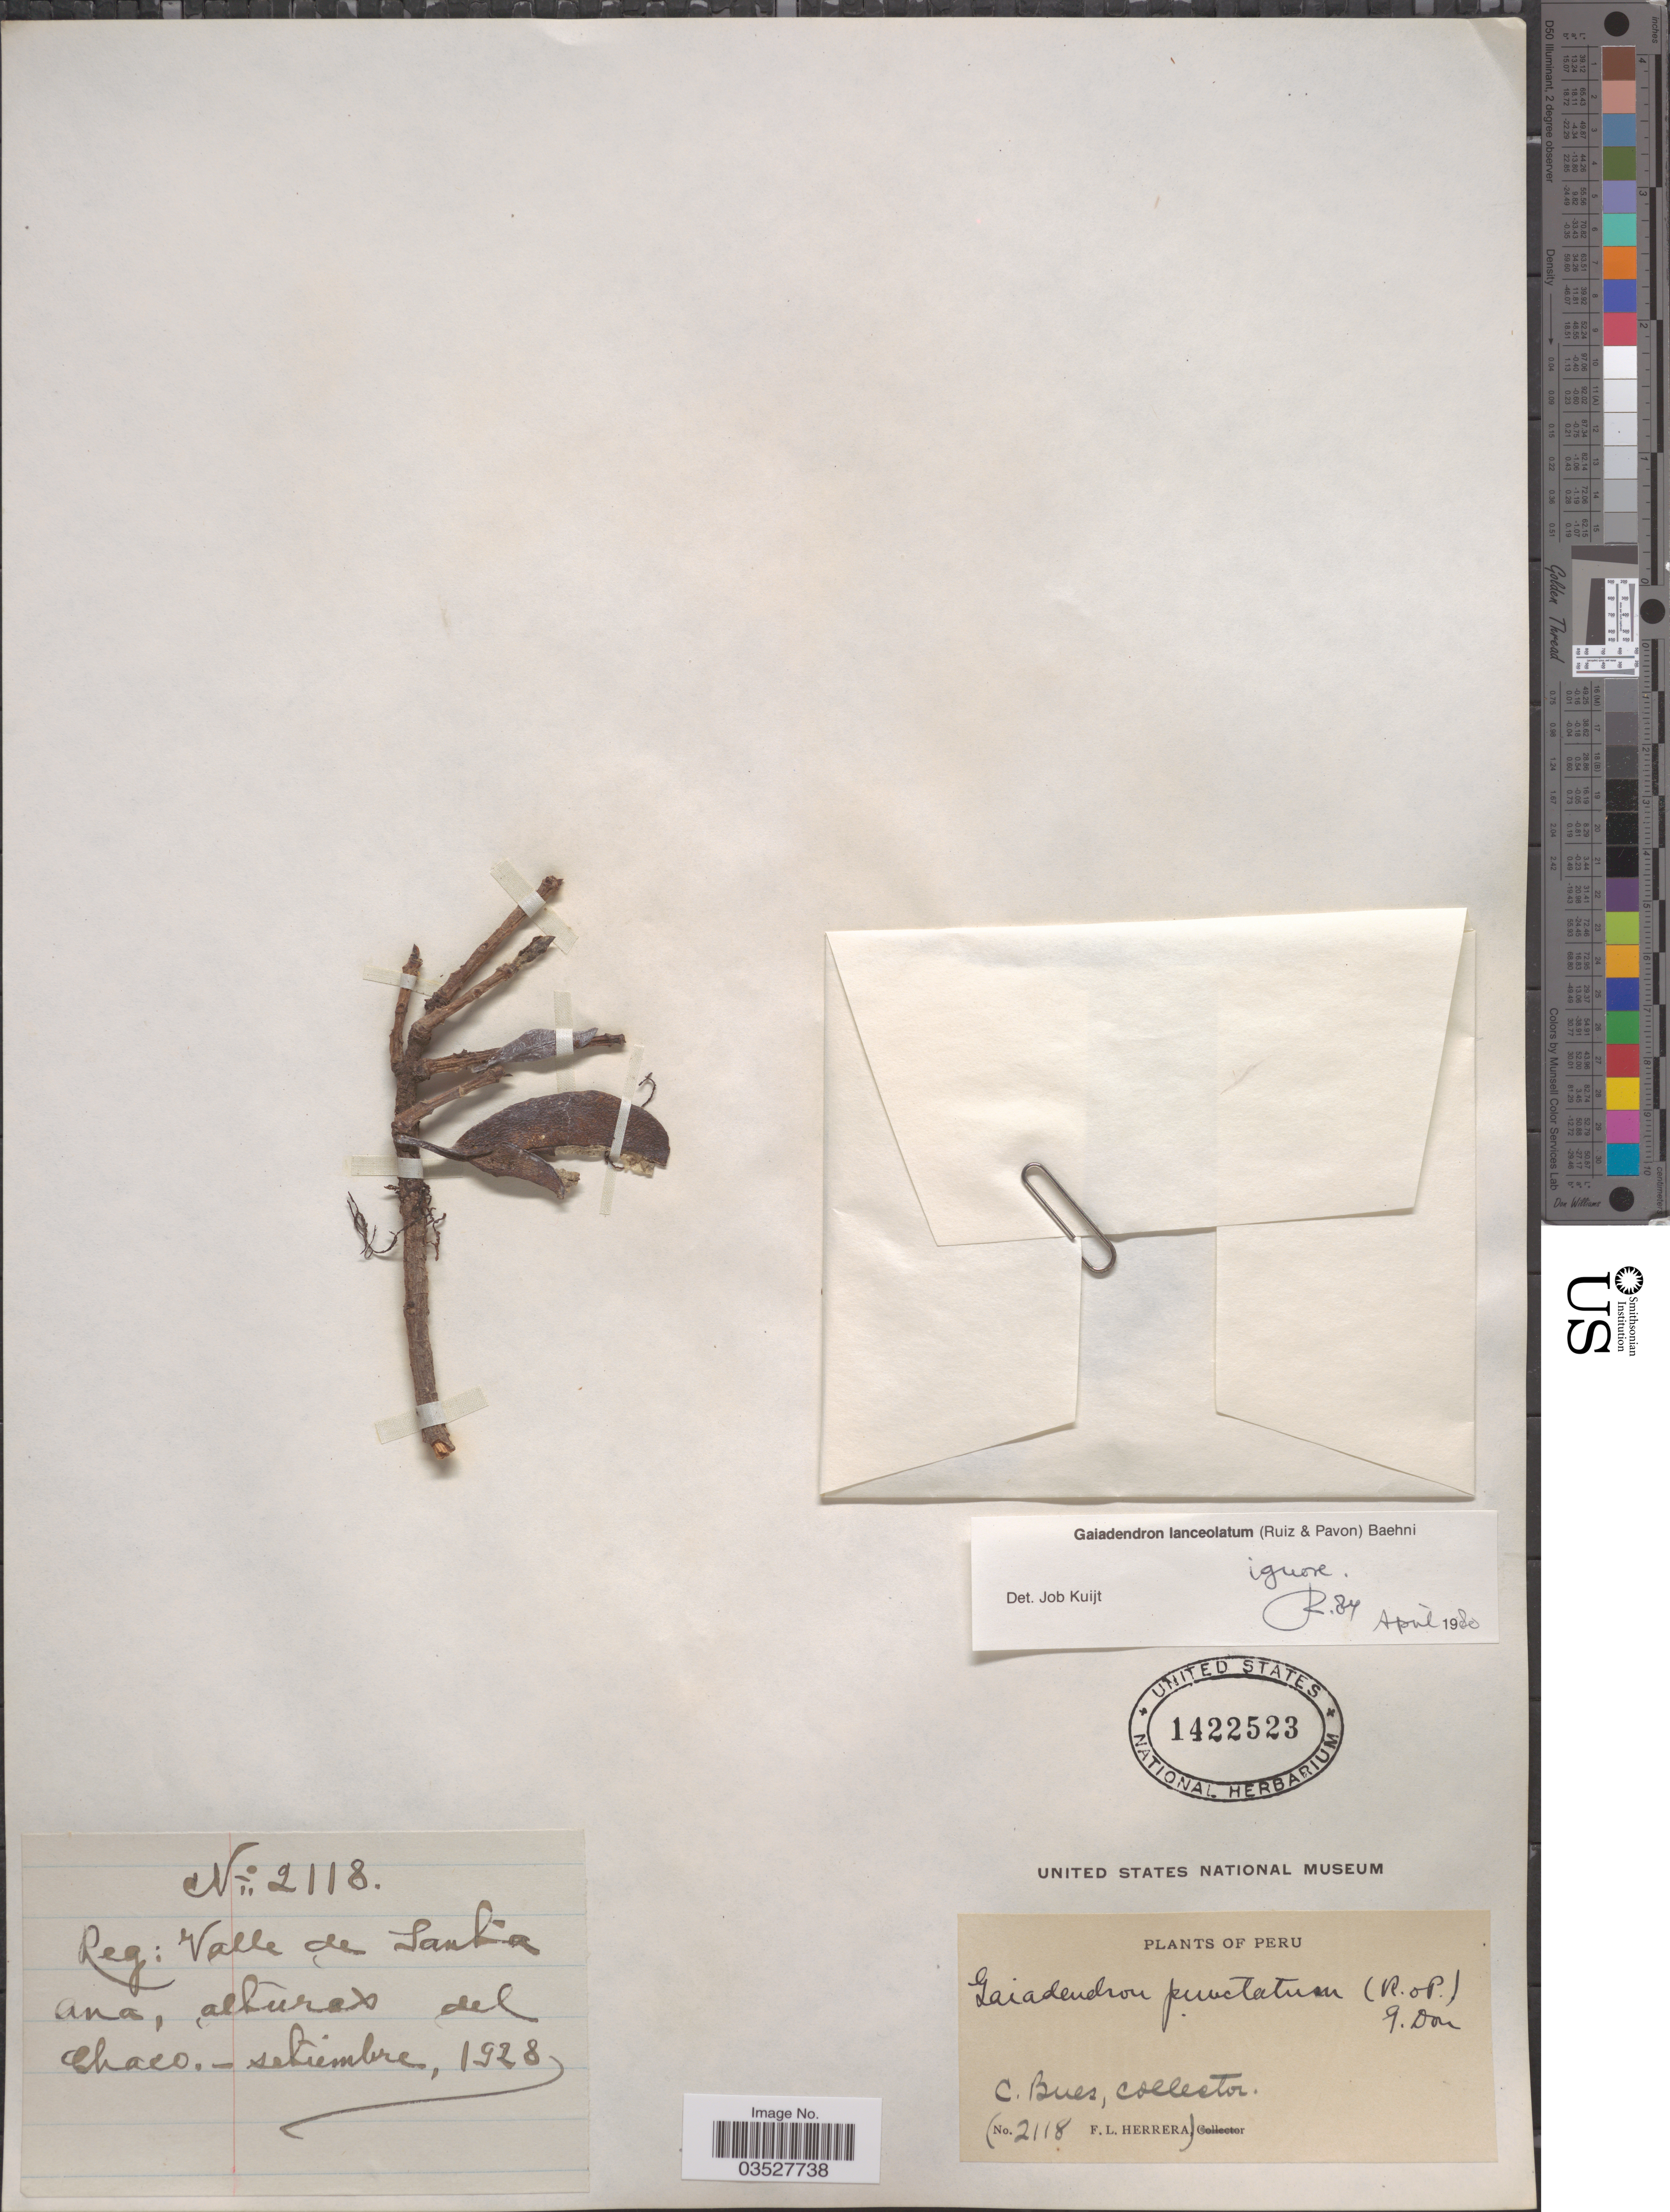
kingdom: Plantae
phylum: Tracheophyta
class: Magnoliopsida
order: Santalales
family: Loranthaceae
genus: Gaiadendron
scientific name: Gaiadendron punctatum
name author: (Ruiz & Pav.) G. Don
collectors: C. Bues & F. L. Herrera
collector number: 2118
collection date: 1928-09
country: Peru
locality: Reg: Valle de Santa Ana, alturas del Chaco.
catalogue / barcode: US 1422523